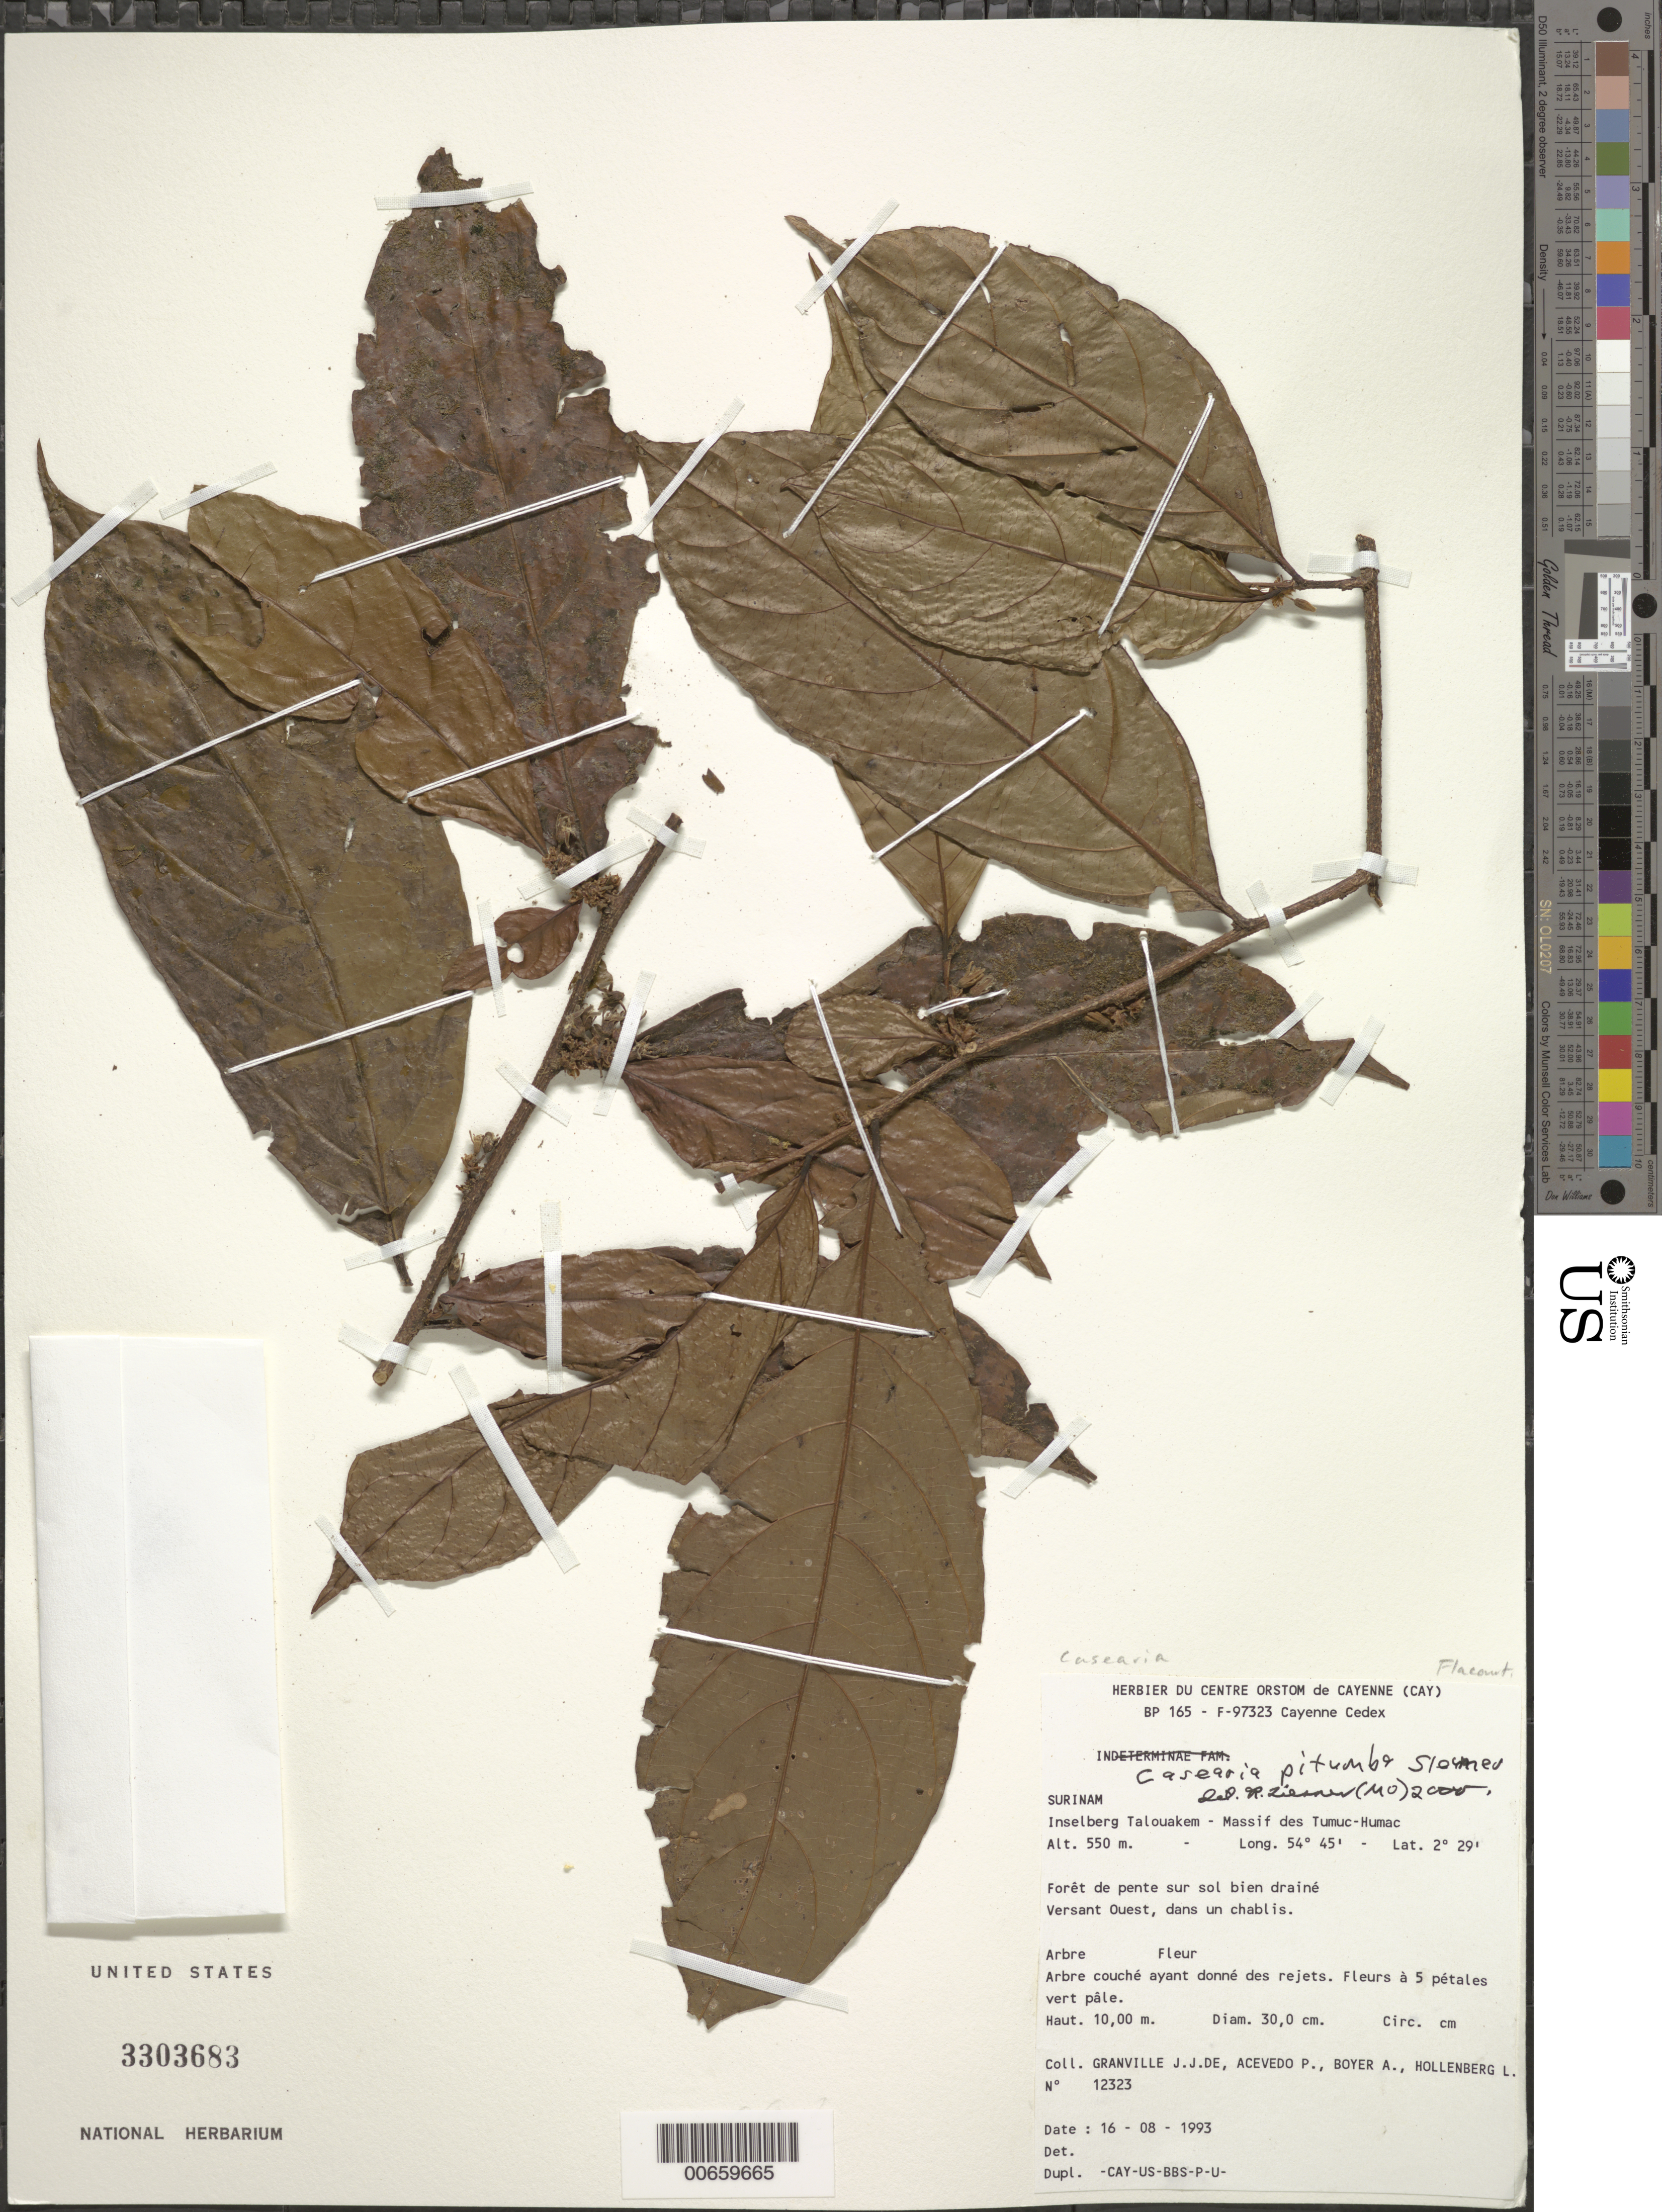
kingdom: Plantae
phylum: Tracheophyta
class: Magnoliopsida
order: Malpighiales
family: Salicaceae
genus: Casearia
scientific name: Casearia pitumba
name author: Sleumer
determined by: Liesner, R. L.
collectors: J.-J. de Granville, P. Acevedo-Rodr., A. Boyer & L. Hollenberg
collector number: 12323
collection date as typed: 16-Aug-93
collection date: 1993-08-16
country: Suriname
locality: Inselberg Talouakem, Massif des Tumuc-Humac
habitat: Forêt de pente sur sol bien draine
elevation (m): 550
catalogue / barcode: US 3303683